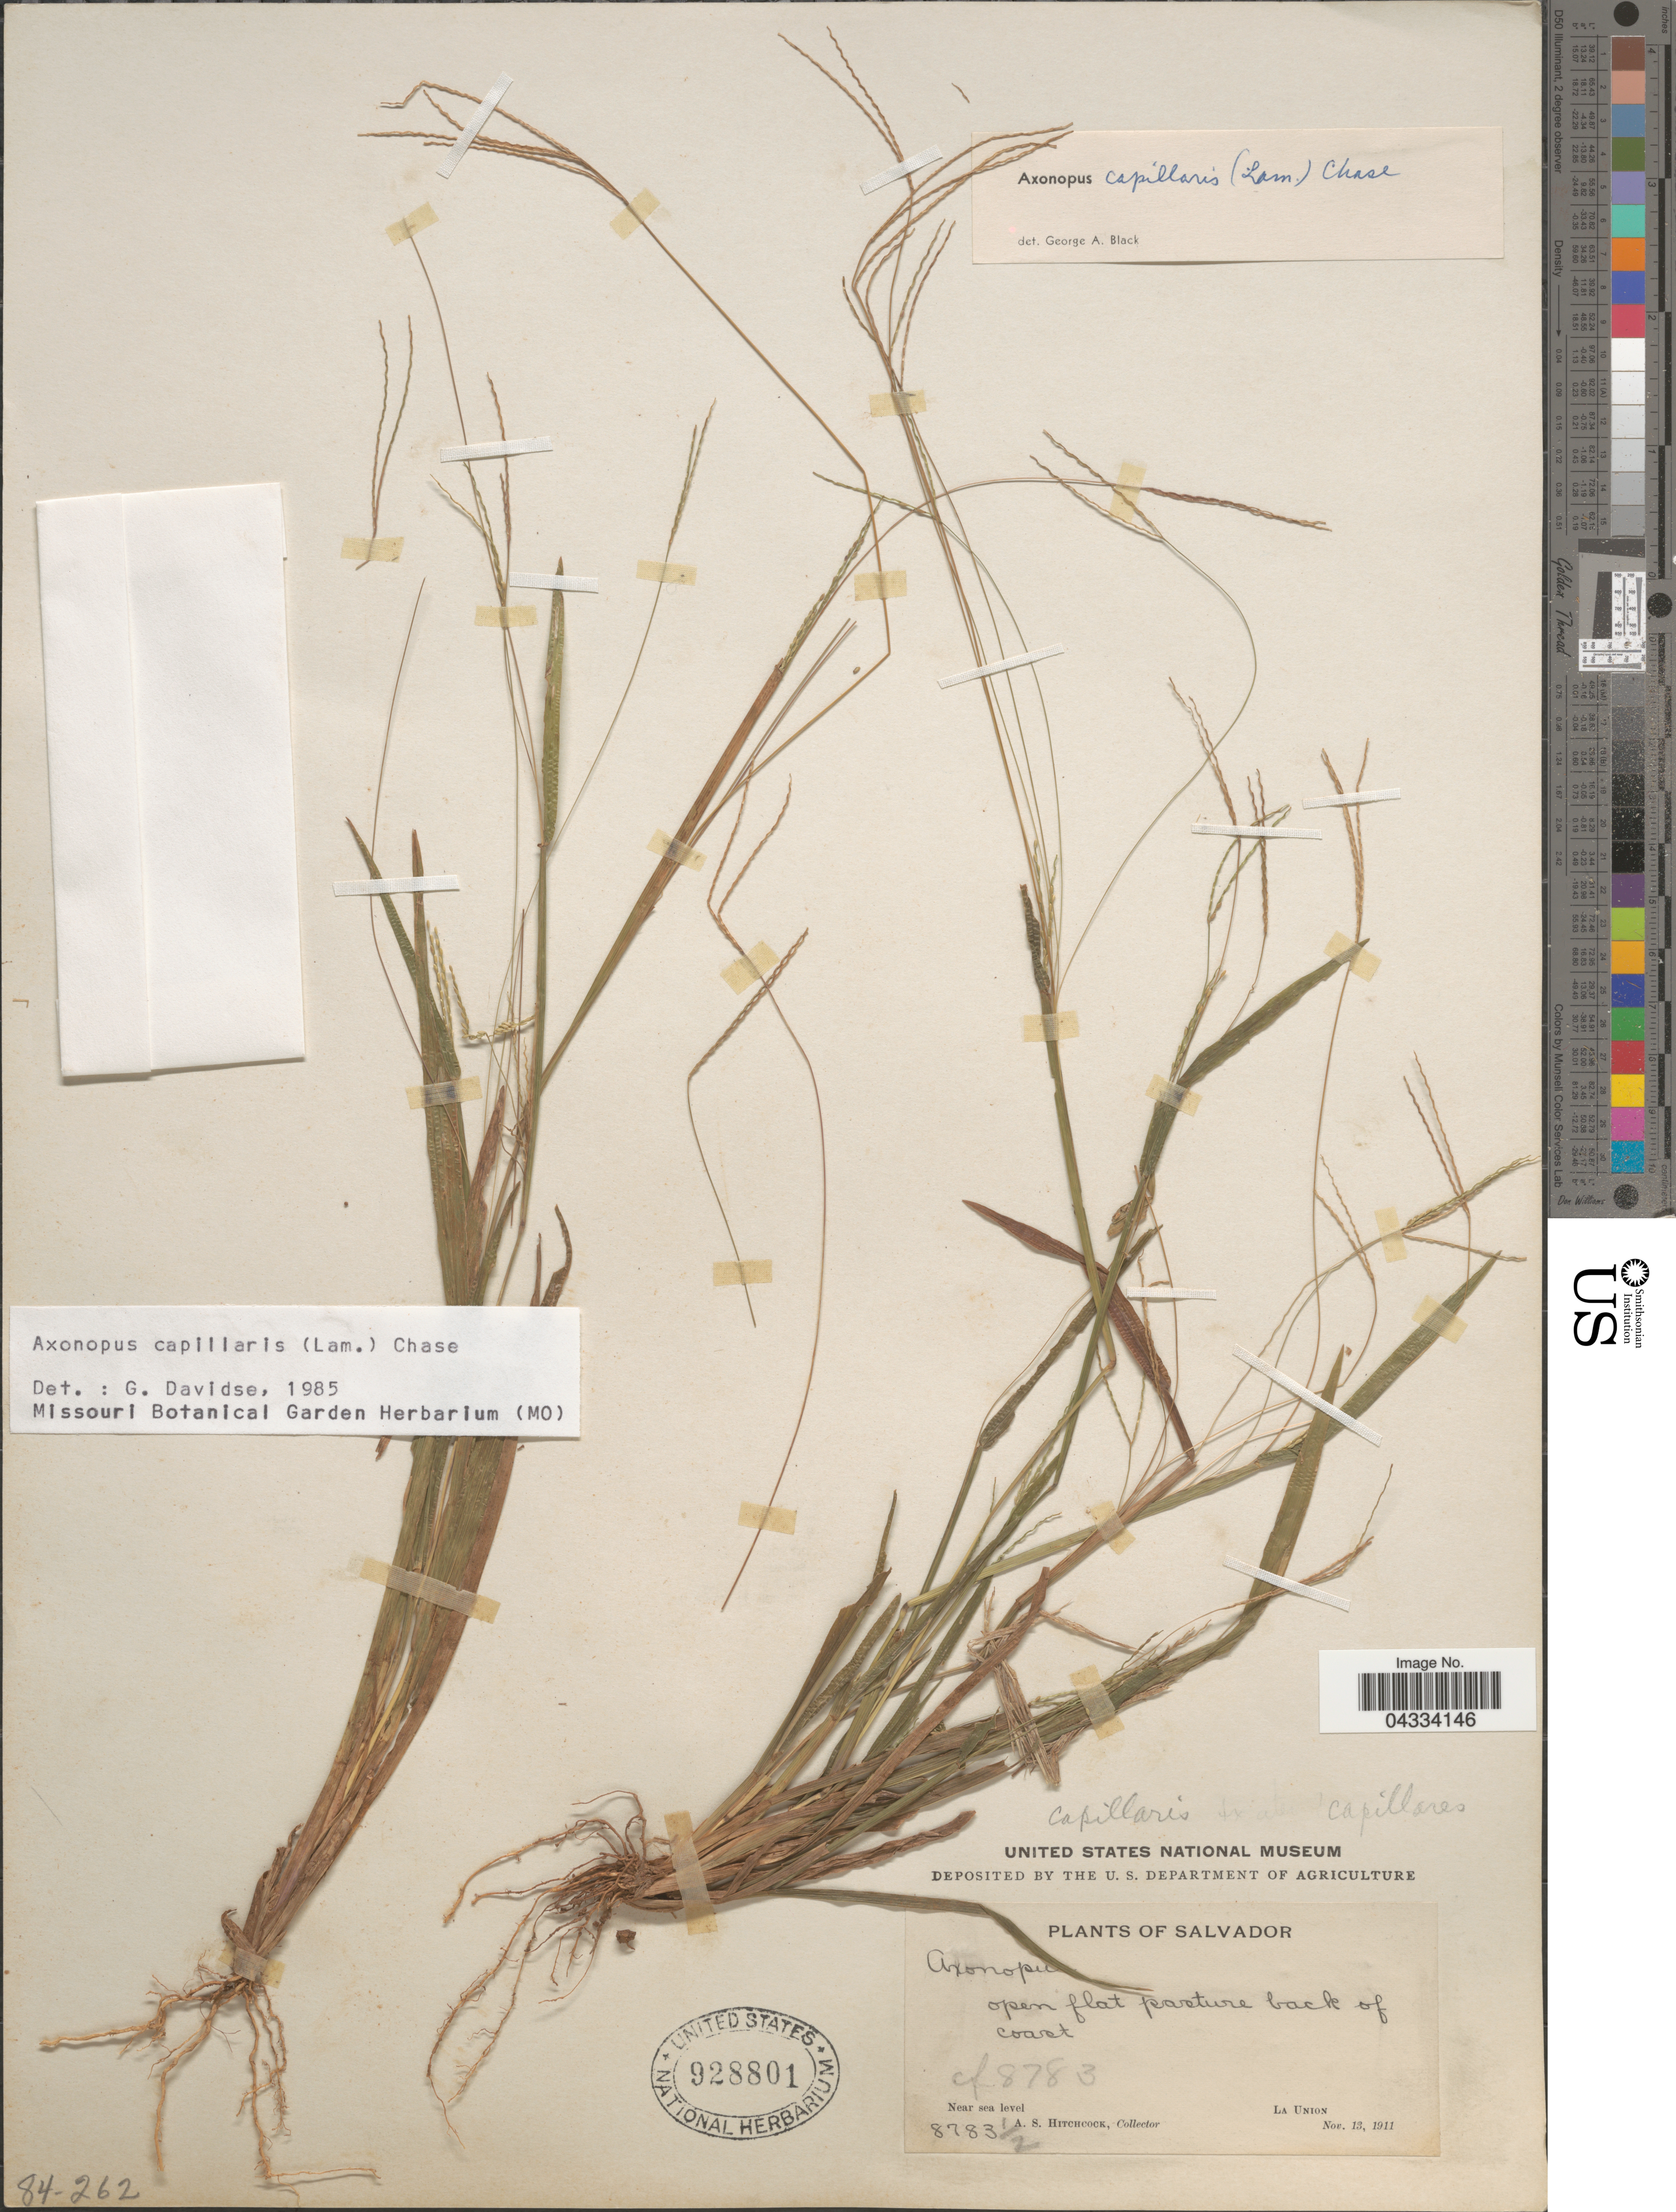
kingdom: Plantae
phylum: Tracheophyta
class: Liliopsida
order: Poales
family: Poaceae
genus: Axonopus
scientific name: Axonopus capillaris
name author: (Lam.) Chase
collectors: A. S. Hitchcock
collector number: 8783½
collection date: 1911-11-13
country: El Salvador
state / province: La Union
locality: Open flat pasture back of coast.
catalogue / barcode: US 928801